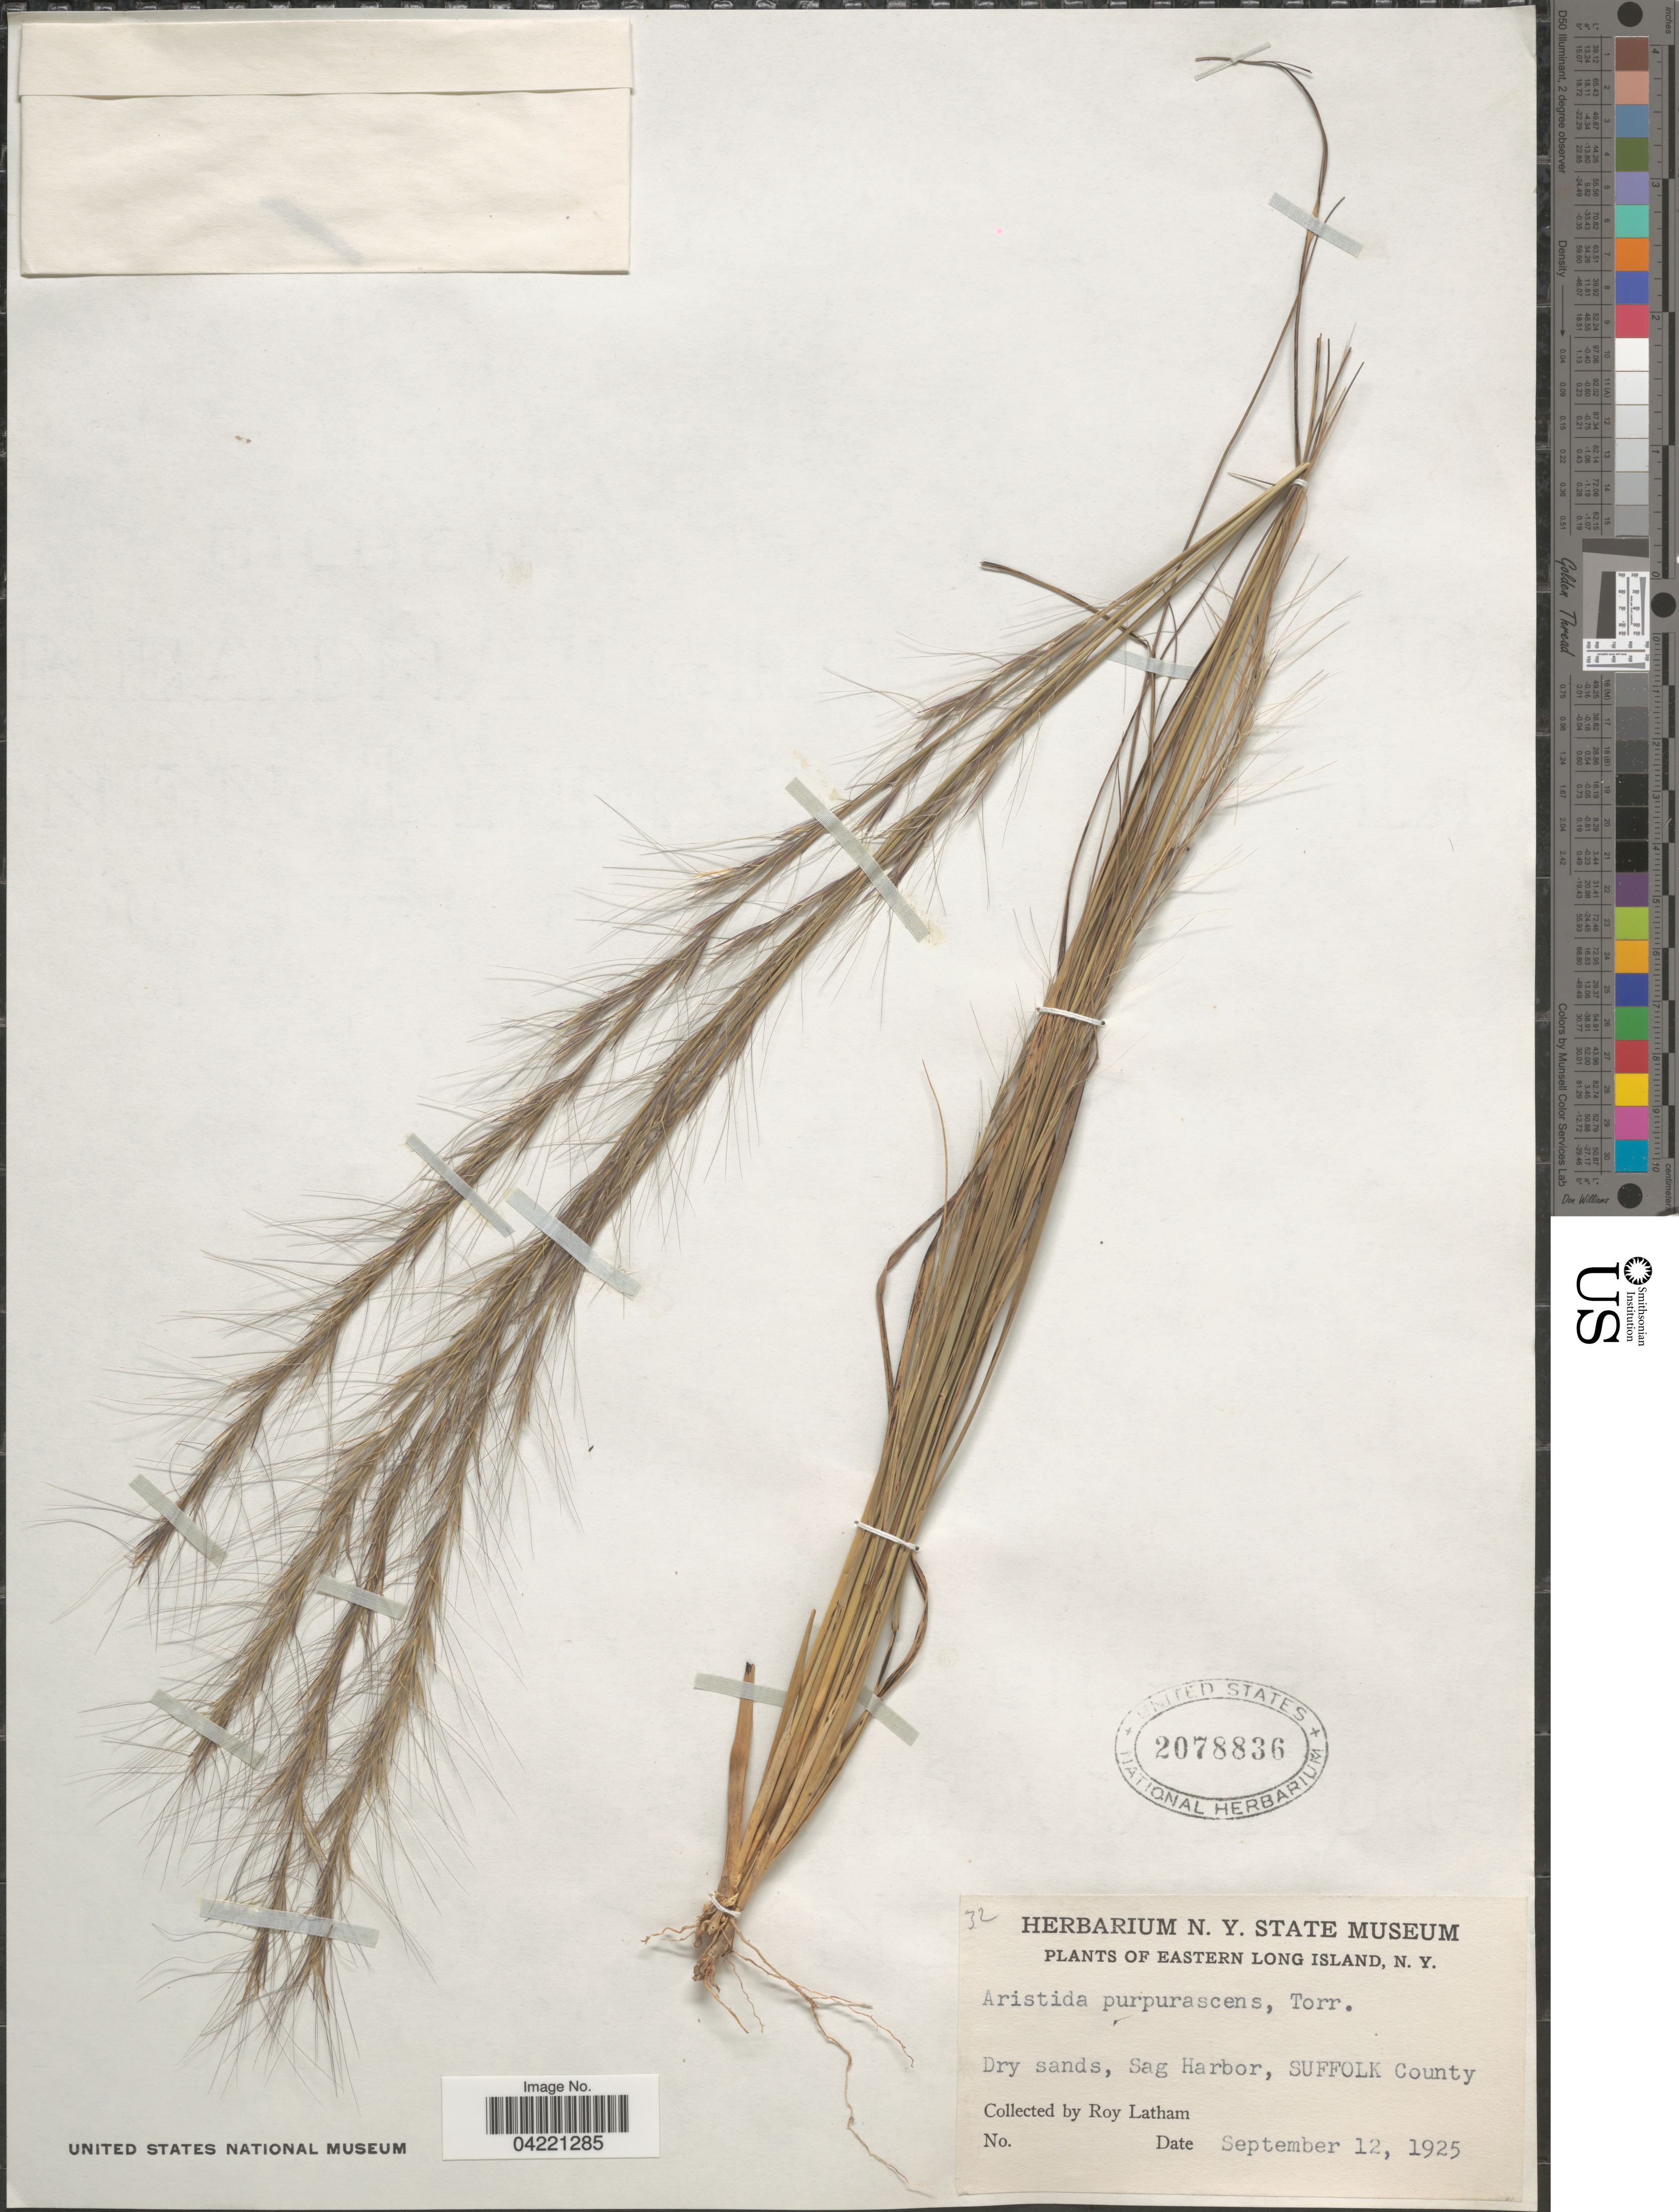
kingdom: Plantae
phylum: Tracheophyta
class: Liliopsida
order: Poales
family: Poaceae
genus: Aristida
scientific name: Aristida purpurascens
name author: Poir.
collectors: R. Latham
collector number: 32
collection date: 1925-09-12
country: United States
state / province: New York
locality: Eastern Long Island. Dry sand, Sag Harbor, Suffolk County.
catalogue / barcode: US 2078836